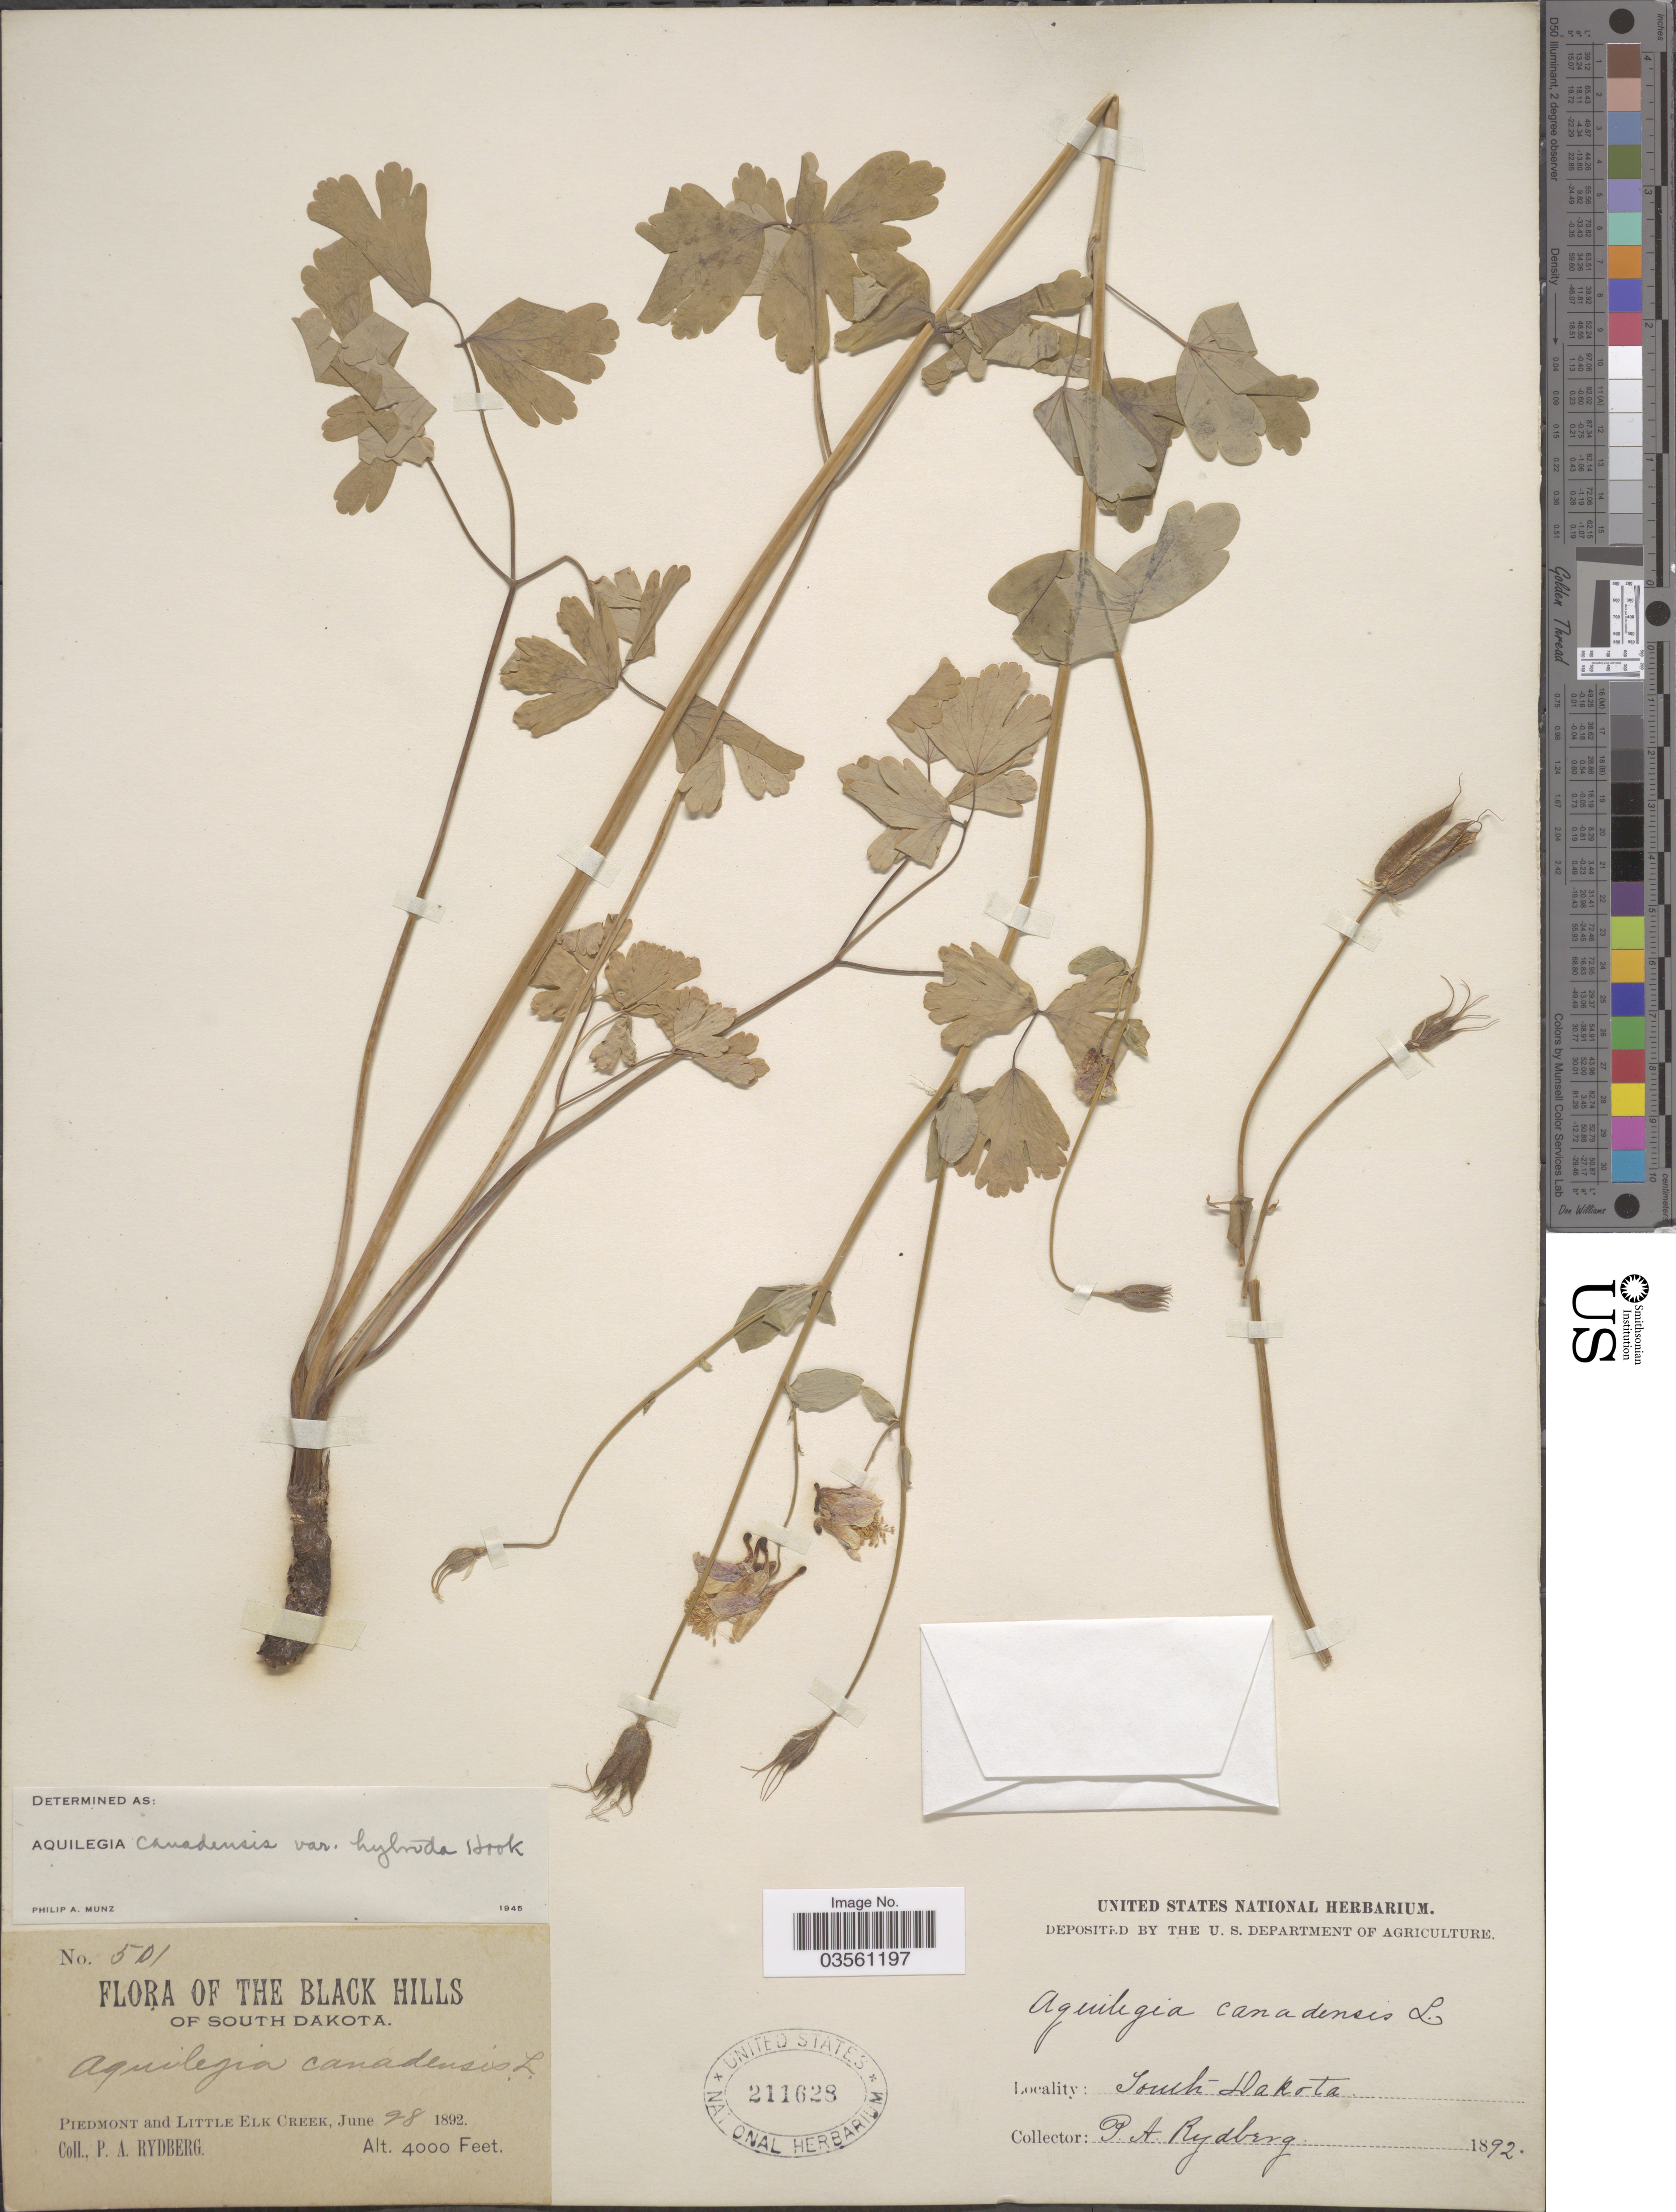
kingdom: Plantae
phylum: Tracheophyta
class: Magnoliopsida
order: Ranunculales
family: Ranunculaceae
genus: Aquilegia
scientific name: Aquilegia canadensis var. hybrida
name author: Hook.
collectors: P. A. Rydberg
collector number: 501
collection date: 1892-06-28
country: United States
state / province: South Dakota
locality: The Black Hills of South Dakota. Piedmont and Little Elk Creek.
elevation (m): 1219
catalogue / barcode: US 211628